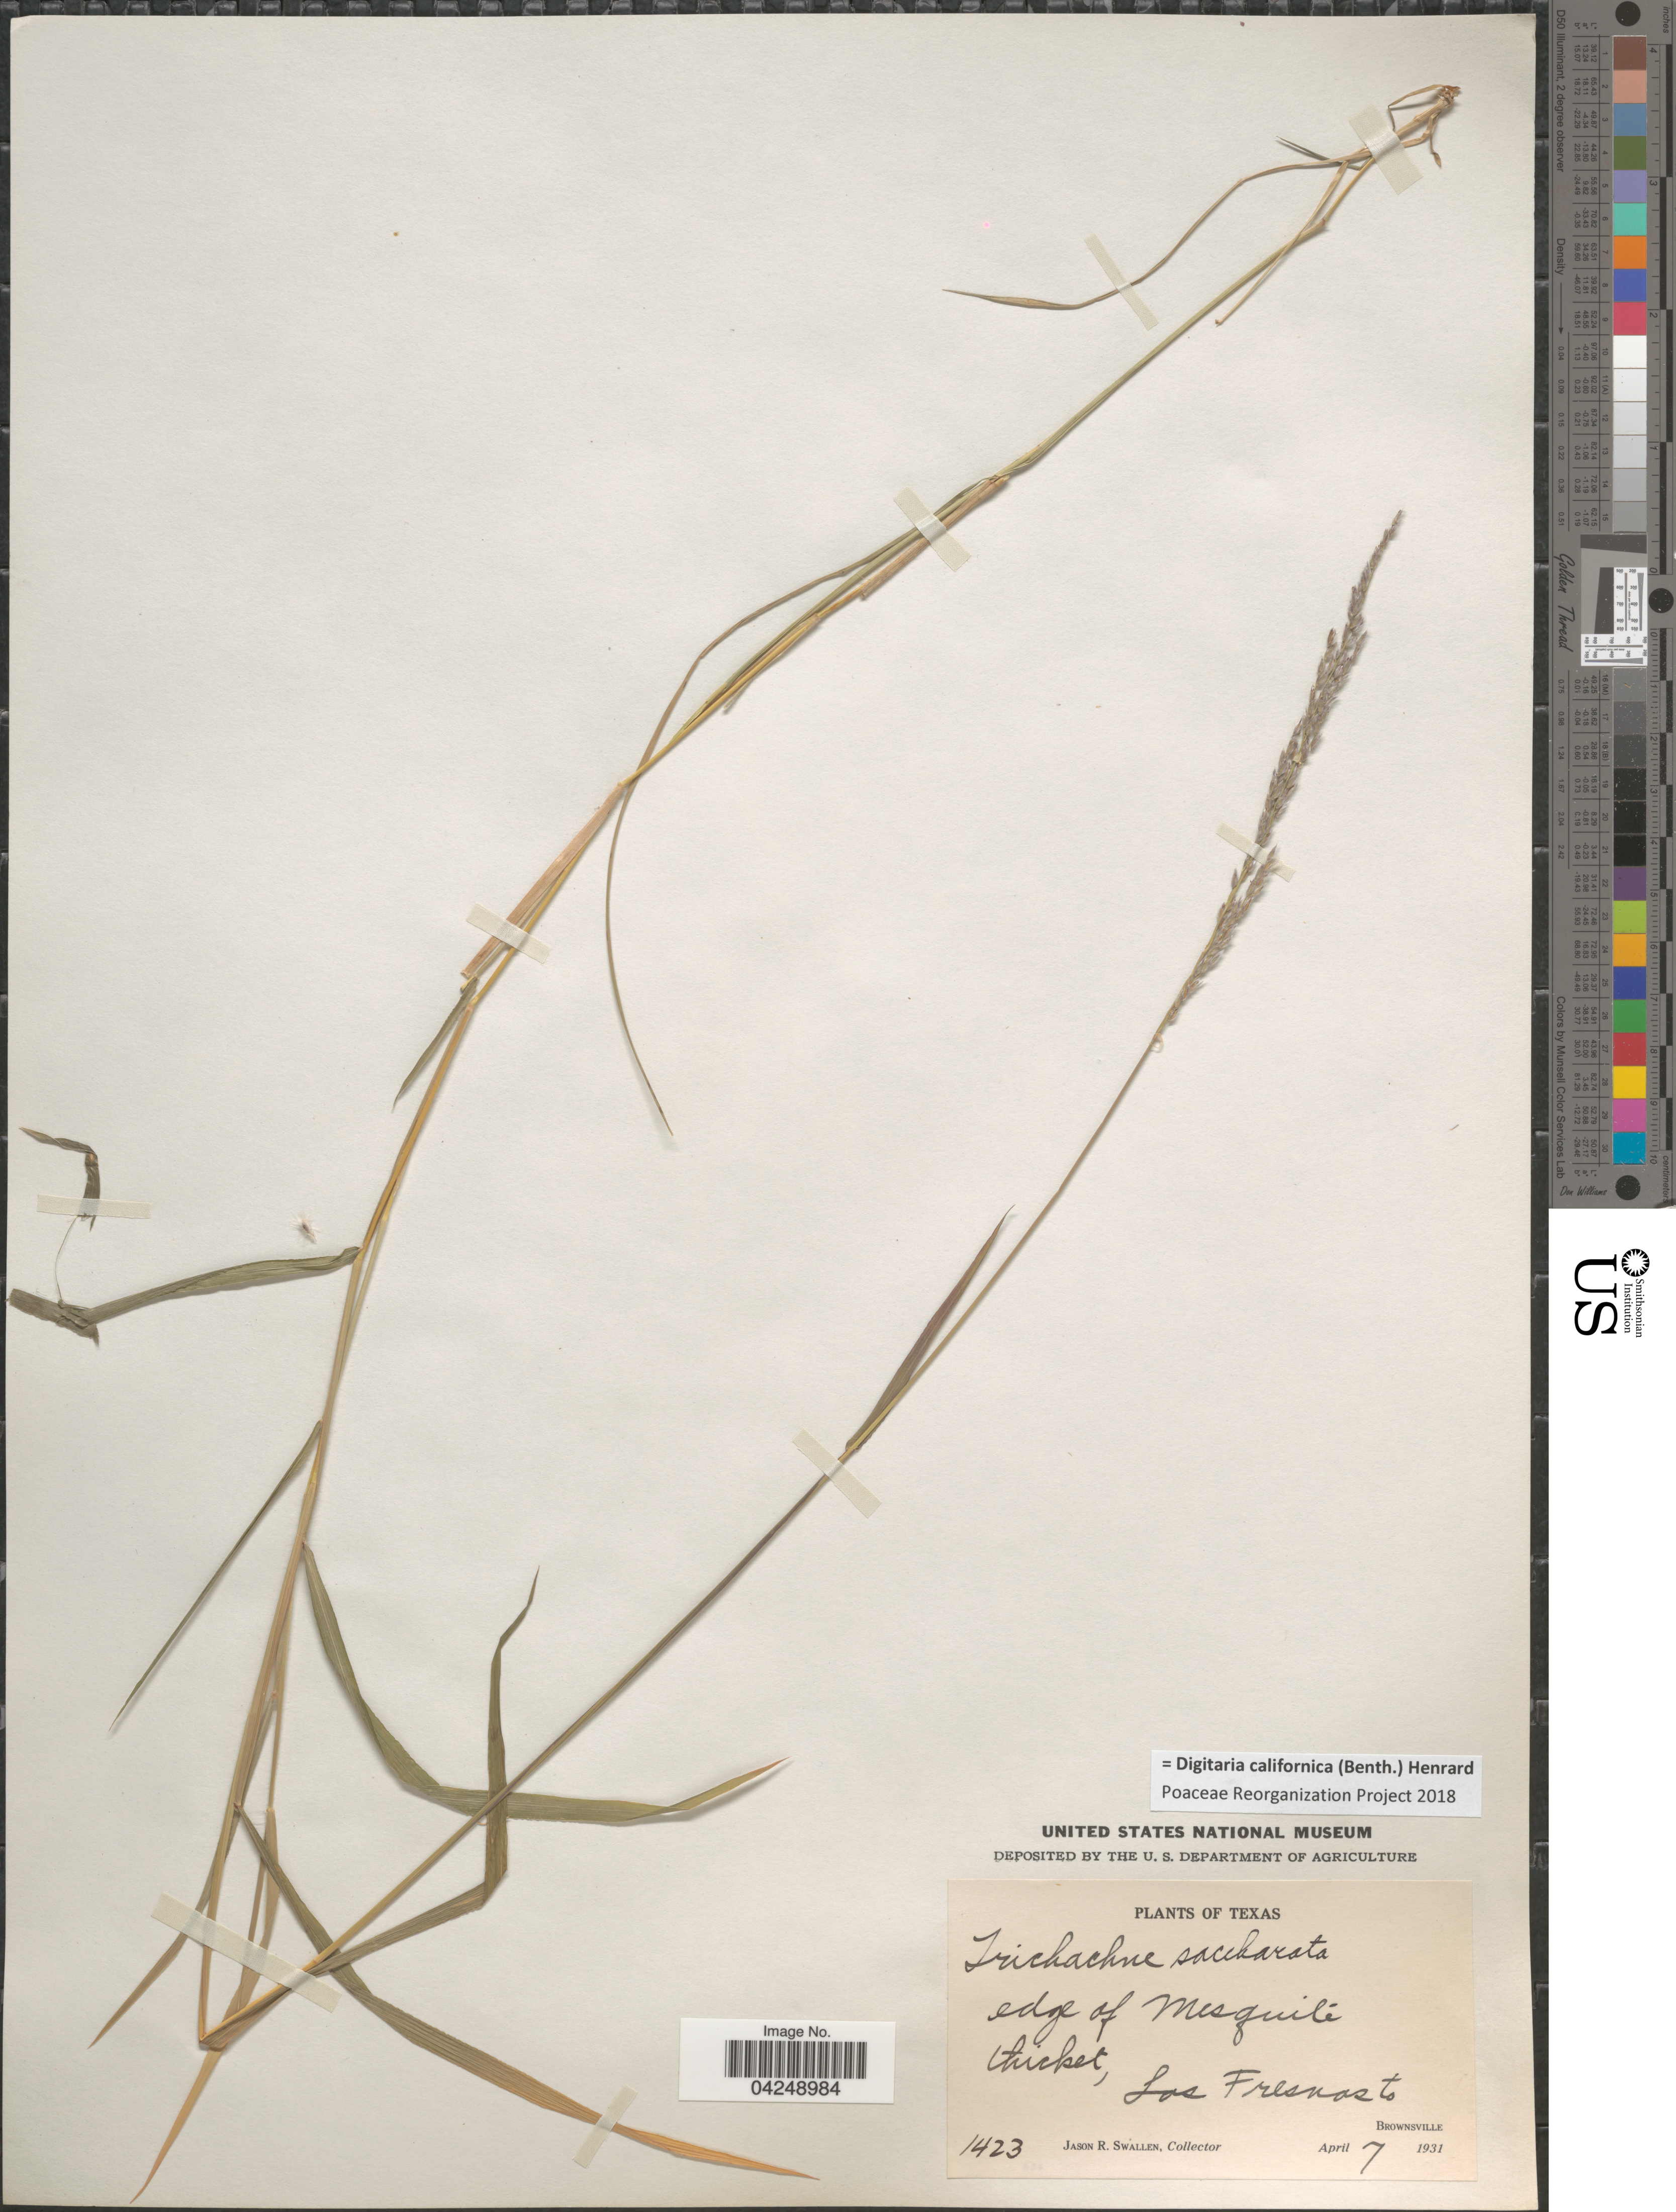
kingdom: Plantae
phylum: Tracheophyta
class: Liliopsida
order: Poales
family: Poaceae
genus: Digitaria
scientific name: Digitaria californica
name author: (Benth.) Henr.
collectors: J. R. Swallen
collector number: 1423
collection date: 1931-04-07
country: United States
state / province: Texas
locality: Edge of Mesquite thicket, Los Fresnos to Brownsville.